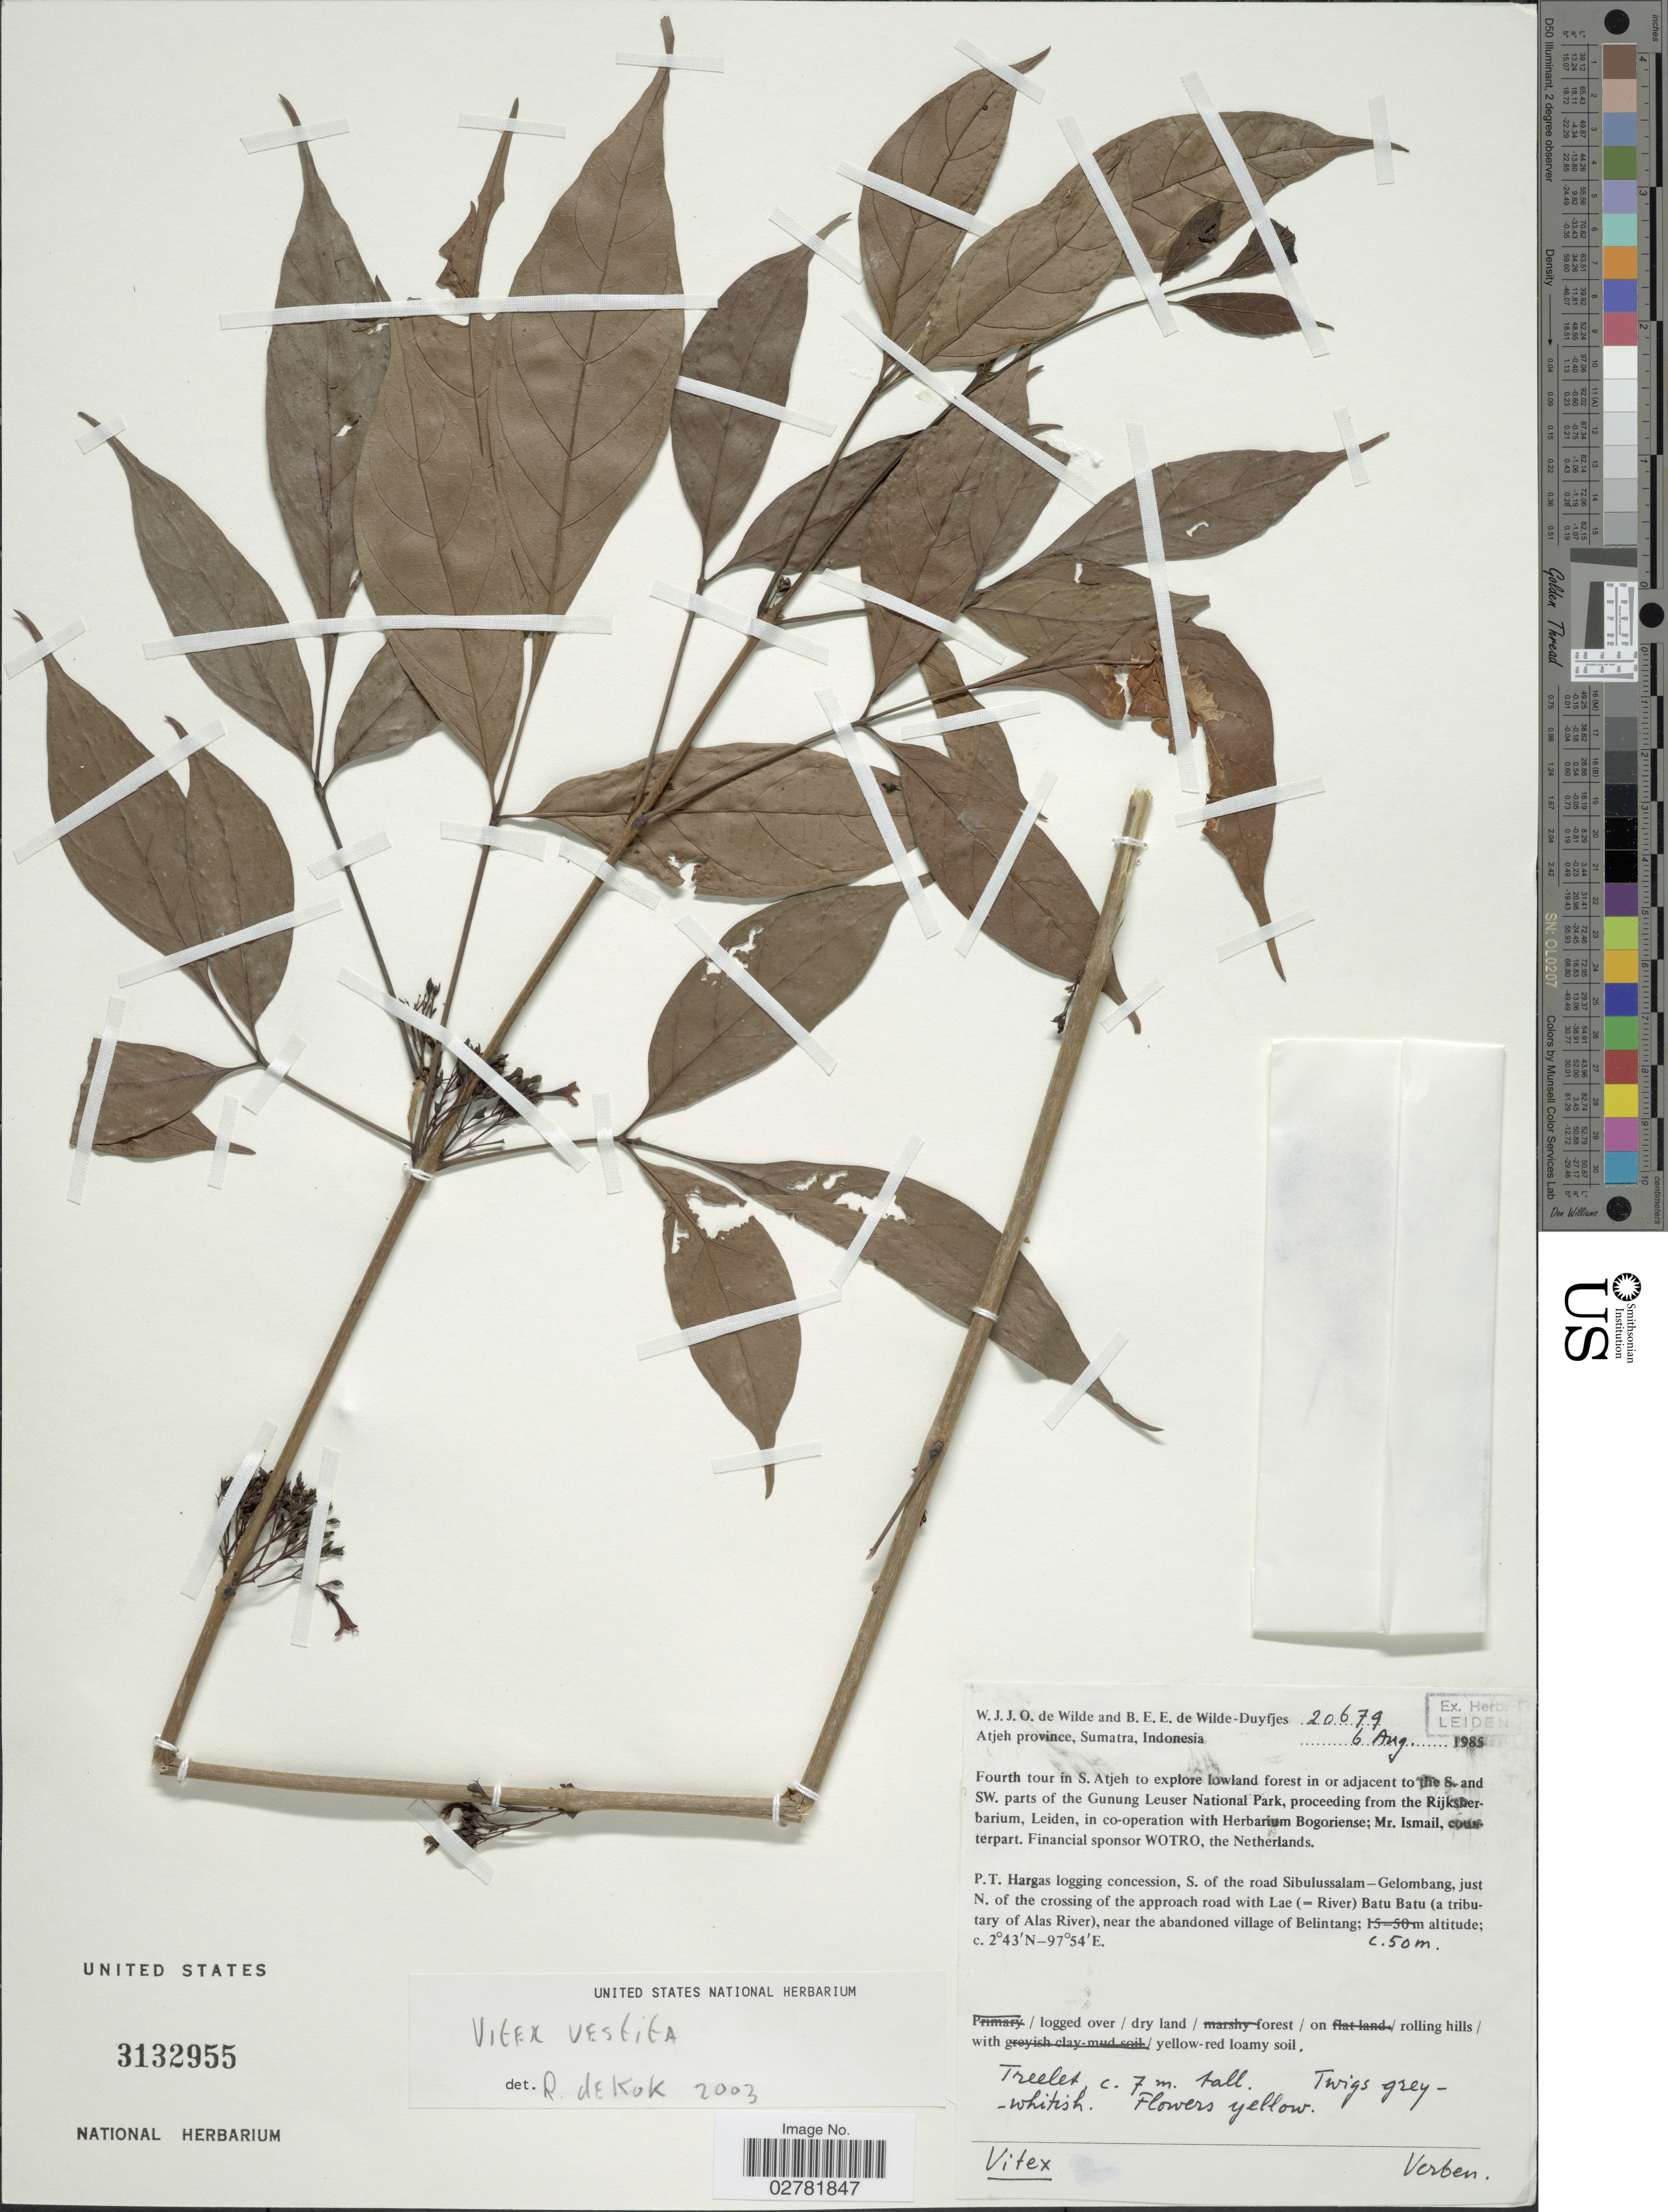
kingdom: Plantae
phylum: Tracheophyta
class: Magnoliopsida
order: Lamiales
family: Lamiaceae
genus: Vitex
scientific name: Vitex vestita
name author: Wall. ex Walp.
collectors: W. J. de Wilde & B. E. de Wilde-Duyfjes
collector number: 20679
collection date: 1985-08-06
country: Indonesia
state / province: Sumatra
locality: Atjeh province. S. Atjeh to explore lowland forest in or adjacent to the S. and SW. parts of the Gunung Leuser National Park. P.T. Hargas logging concession, S. of the road Sibulussalam- Gelombang, just N. of the crossing of the approach road with Lae (-River) Batu Batu (a tributary of Alas River), near the abandoned village of Belintang.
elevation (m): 50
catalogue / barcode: US 3132955